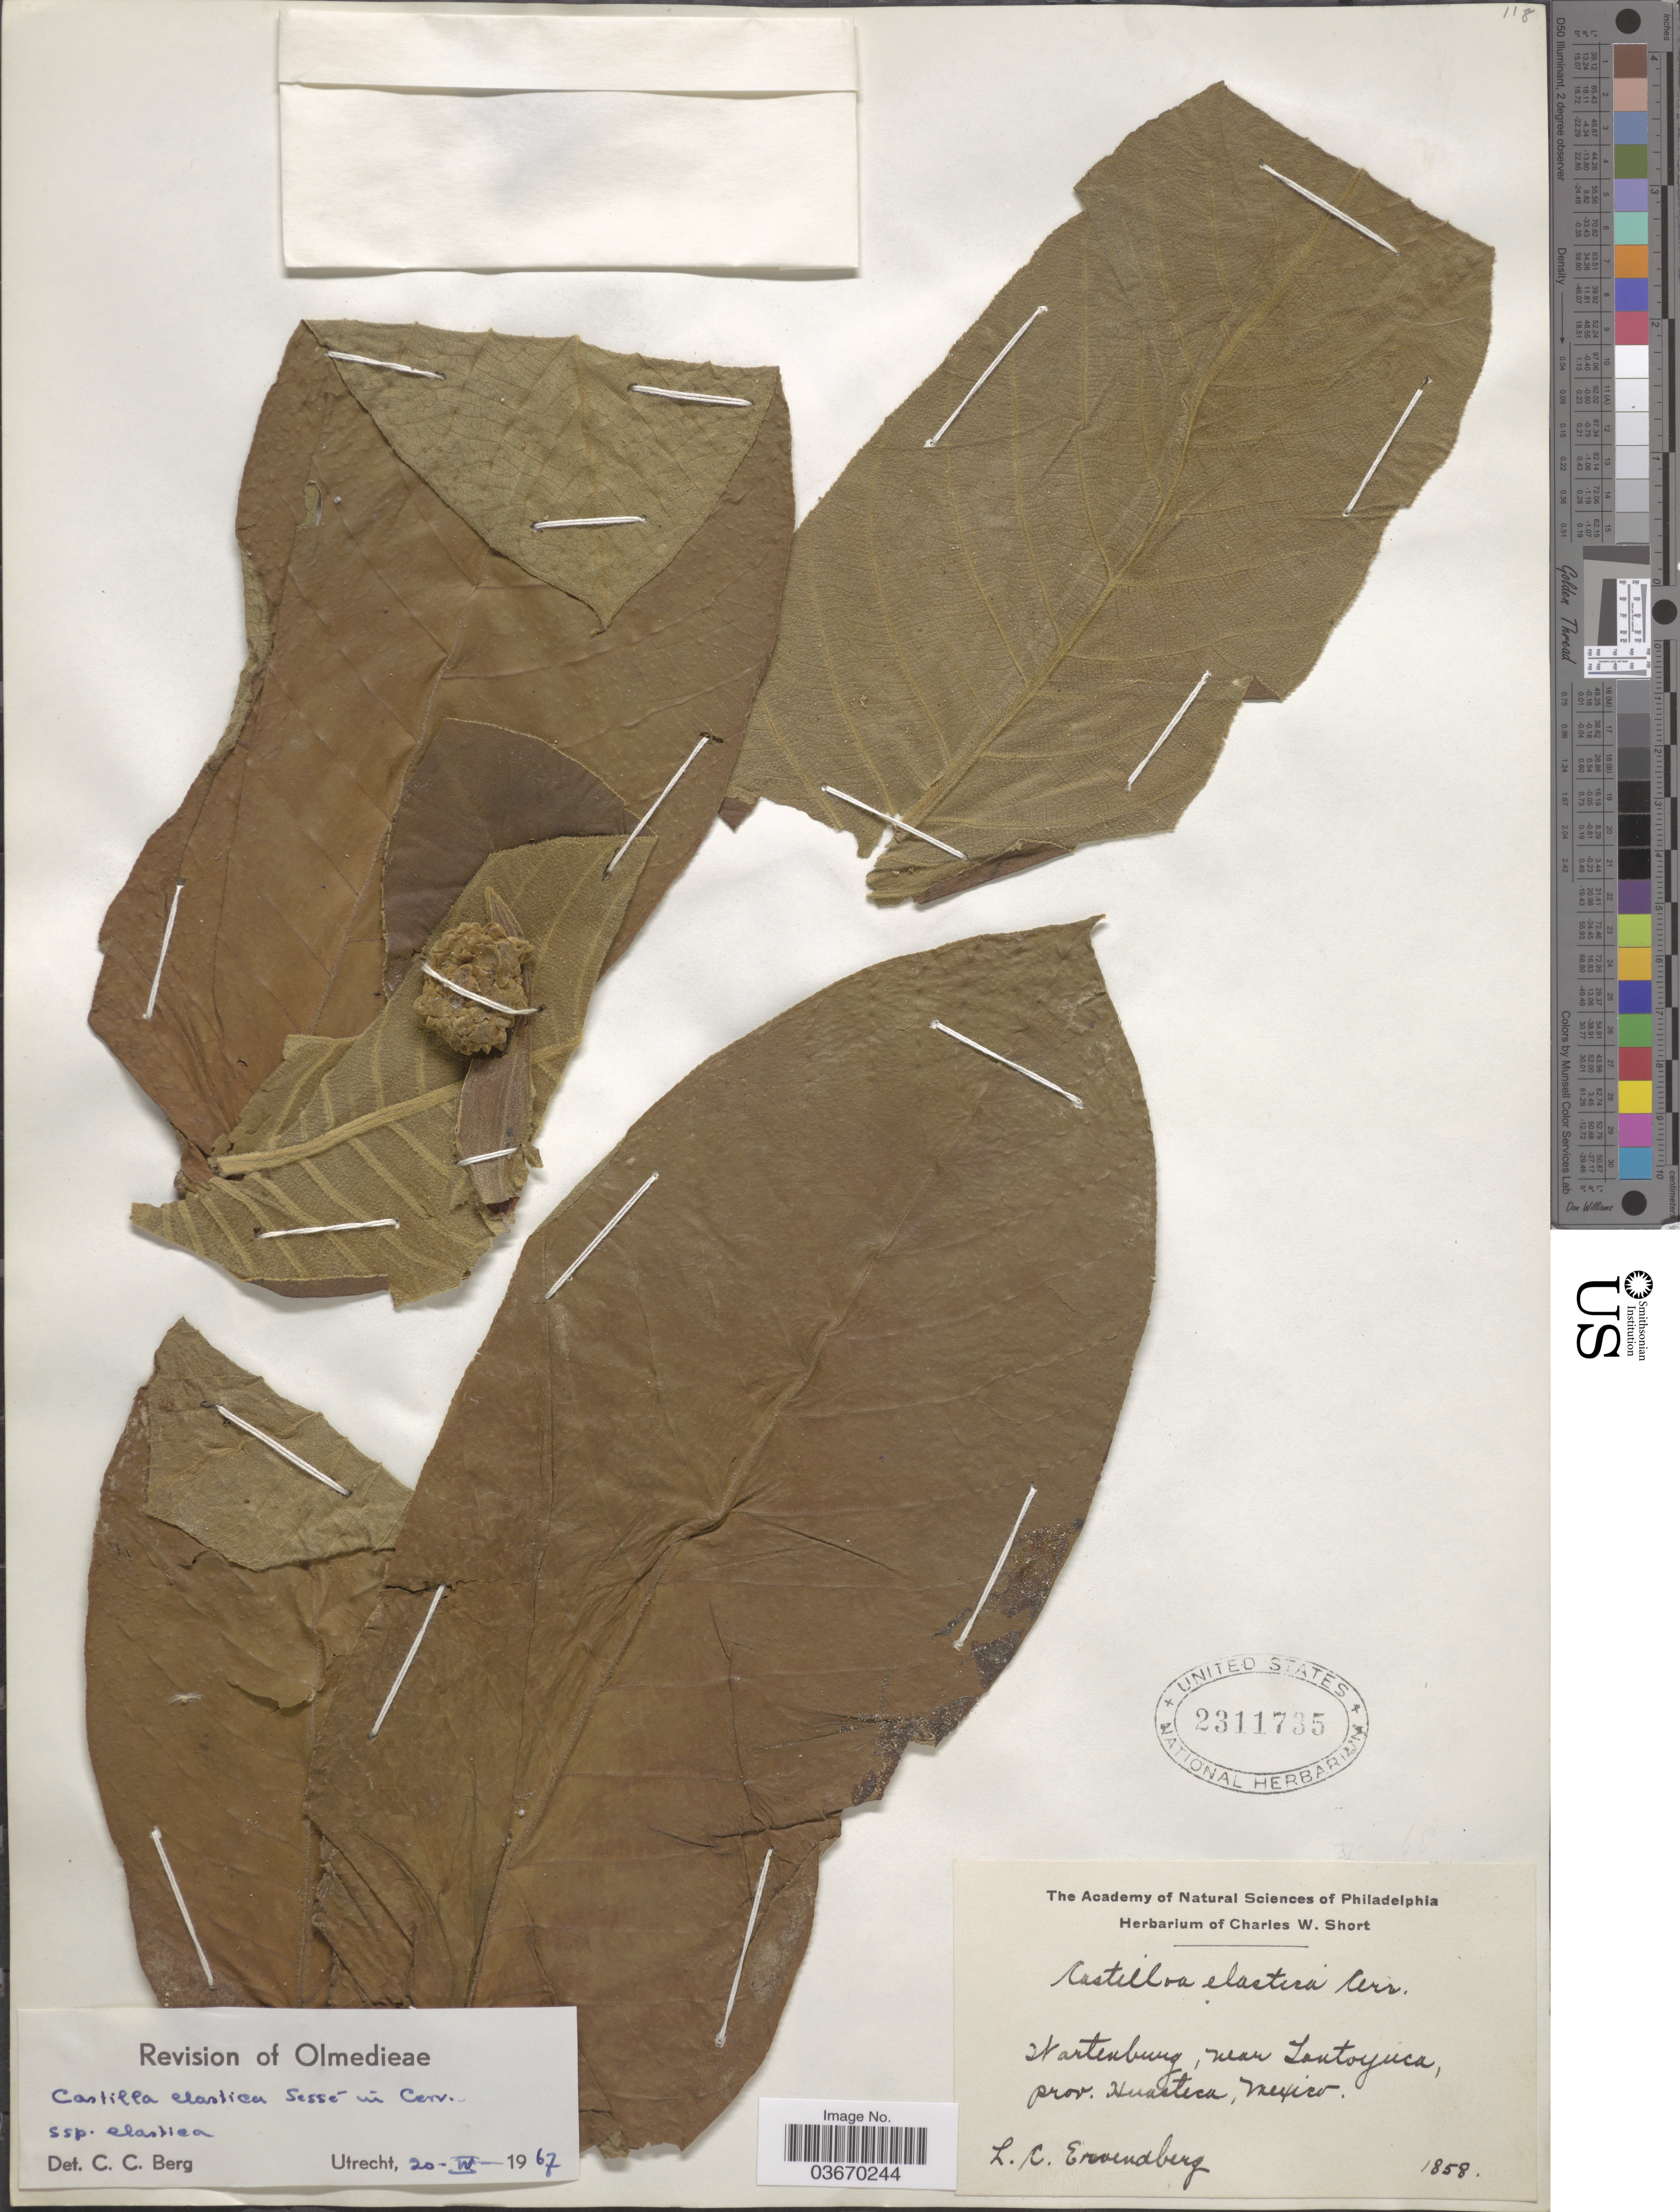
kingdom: Plantae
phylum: Tracheophyta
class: Magnoliopsida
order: Rosales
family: Moraceae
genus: Castilla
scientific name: Castilla elastica subsp. elastica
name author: Sessé ex Cerv.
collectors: L. Ervendberg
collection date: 1858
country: Mexico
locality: Wartenburg, near Lantoyuca, prov. Huastica, Mexico.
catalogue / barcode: US 2311735